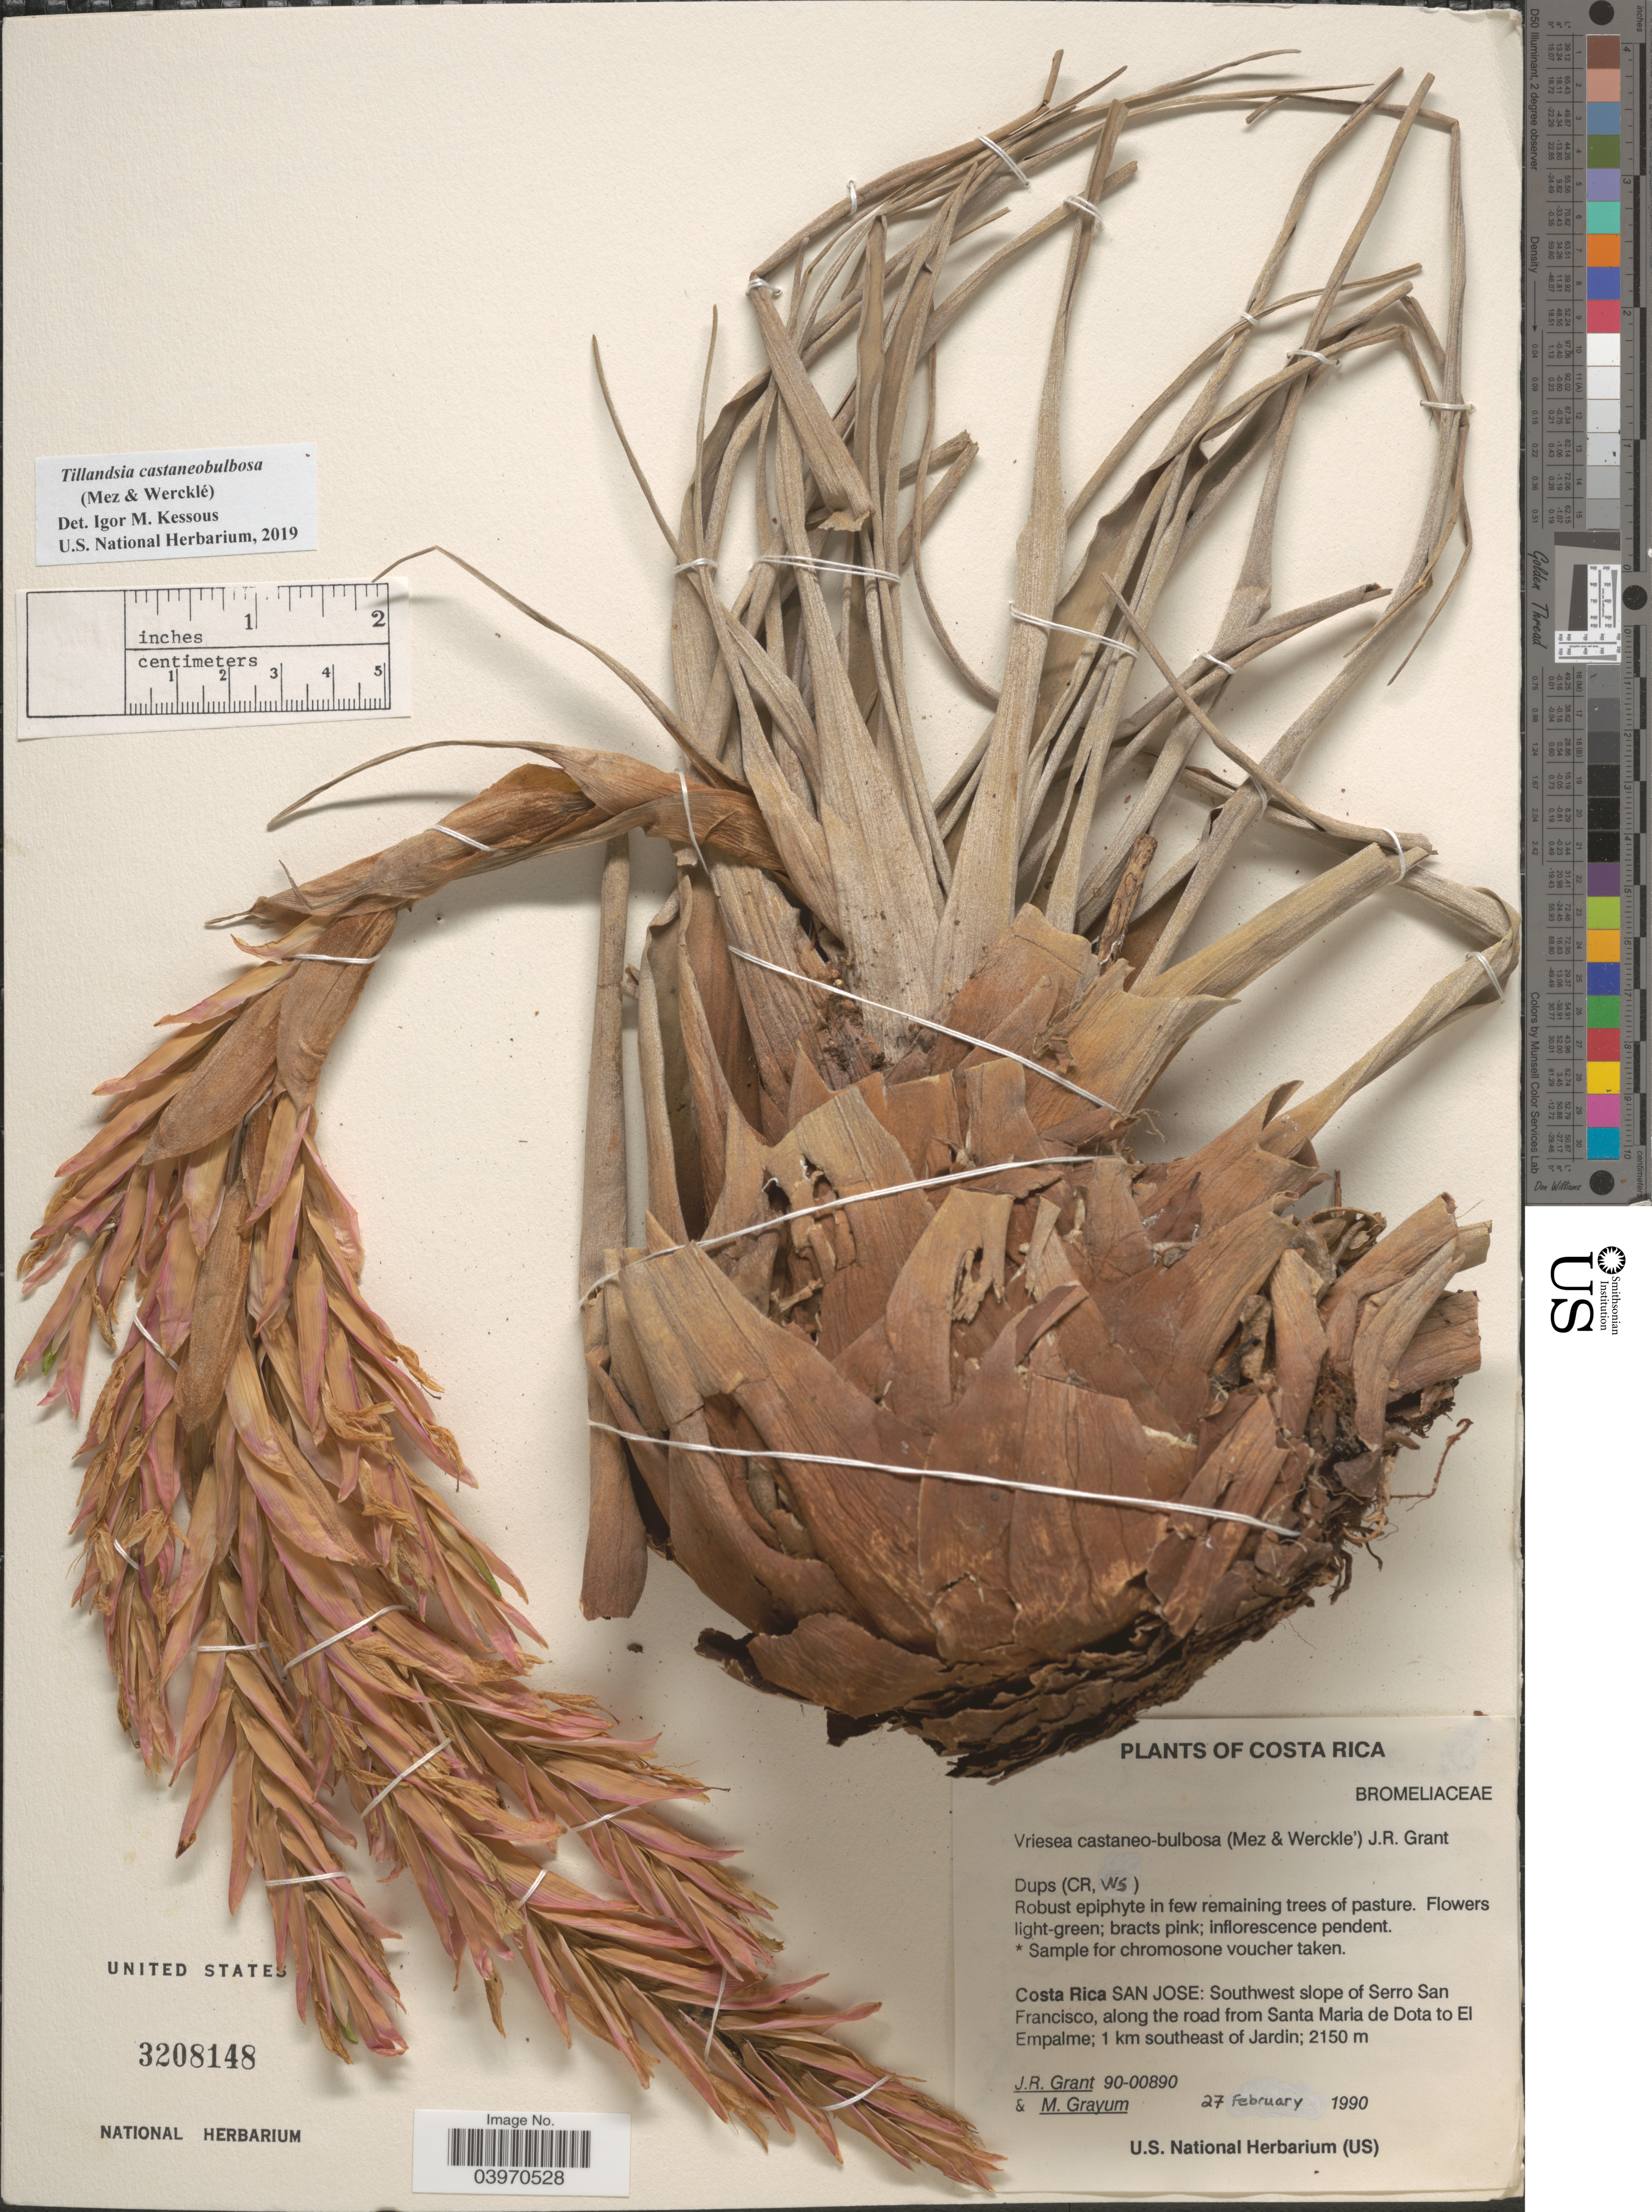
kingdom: Plantae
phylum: Tracheophyta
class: Liliopsida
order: Poales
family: Bromeliaceae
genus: Tillandsia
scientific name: Tillandsia castaneobulbosa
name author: Mez & Wercklé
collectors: J. Grant & M. H. Grayum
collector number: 90-00890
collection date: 1990-02-27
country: Costa Rica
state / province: San José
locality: Southwest slope of Serro San Francisco, along the road from Santa María de Dota to El Empalme; 1 km southeast of Jardin.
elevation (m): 2150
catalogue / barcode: US 3208148